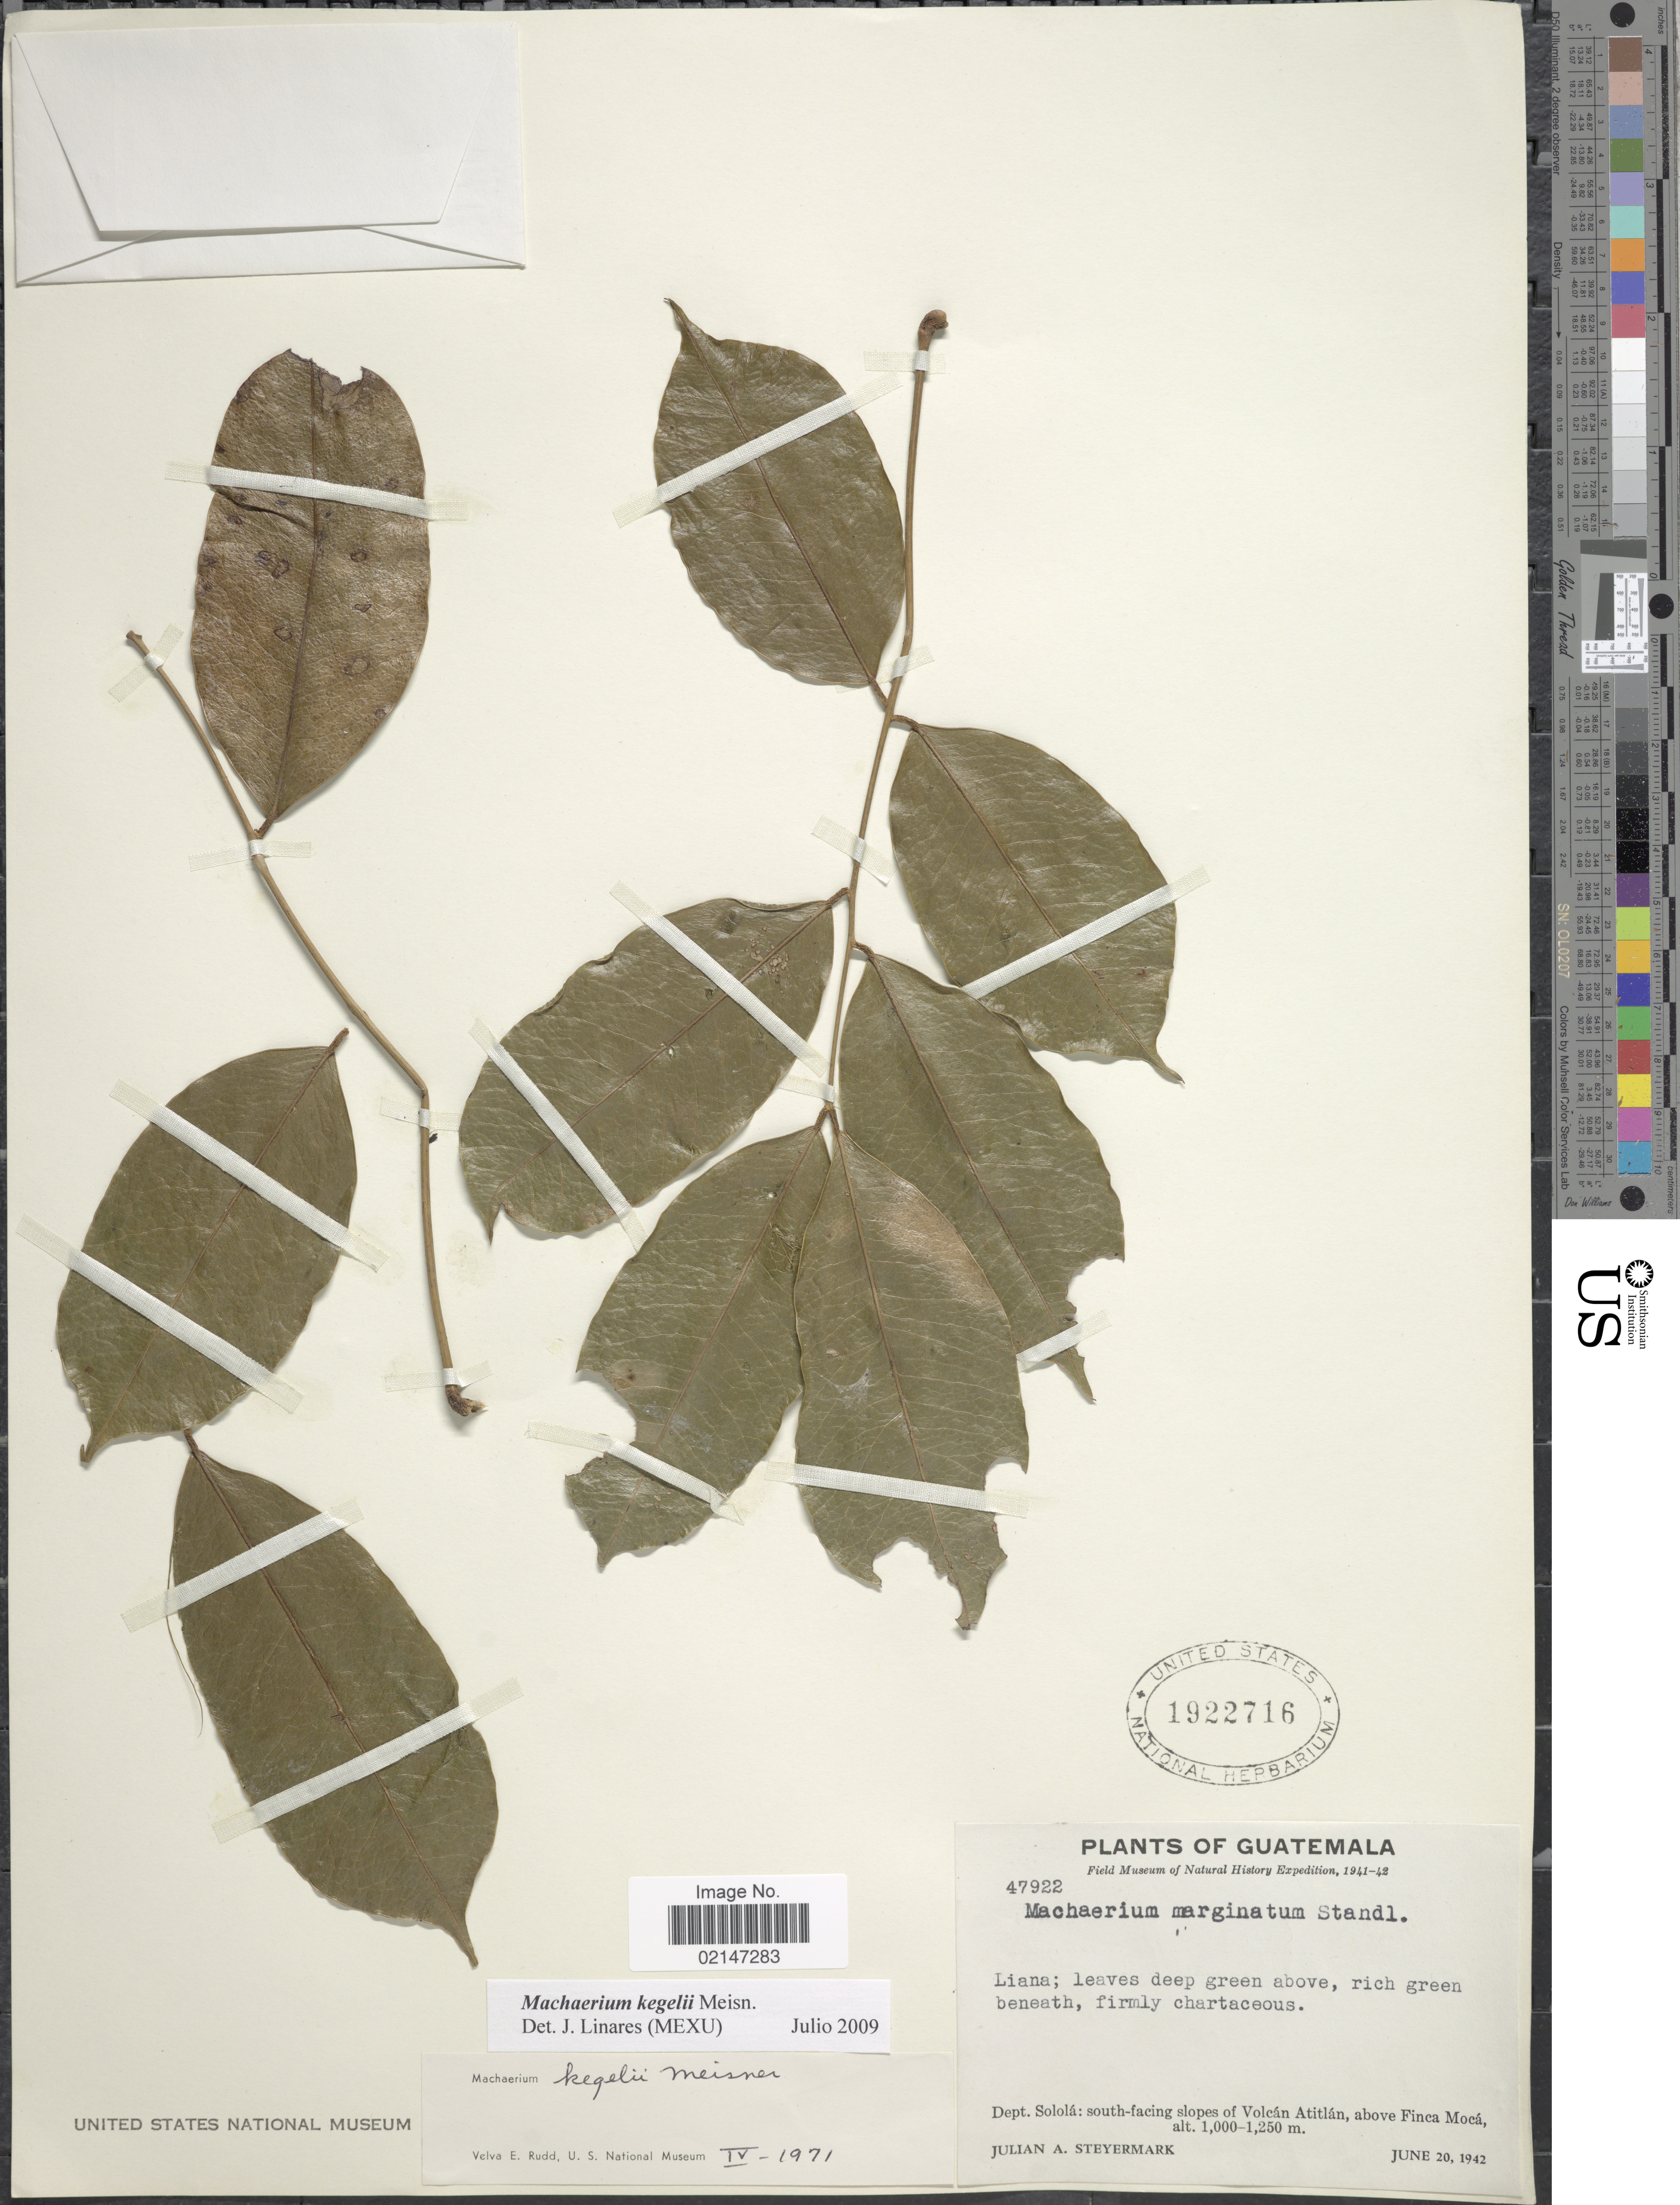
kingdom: Plantae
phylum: Tracheophyta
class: Magnoliopsida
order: Fabales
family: Fabaceae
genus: Machaerium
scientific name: Machaerium kegelii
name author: Meisn.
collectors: J. Steyermark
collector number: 47922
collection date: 1942-06-20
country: Guatemala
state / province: Sololá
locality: Dept. Sololá: south-facing slopes of Volcán Atitlán, above Finca Mocá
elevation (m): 1000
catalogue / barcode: US 1922716